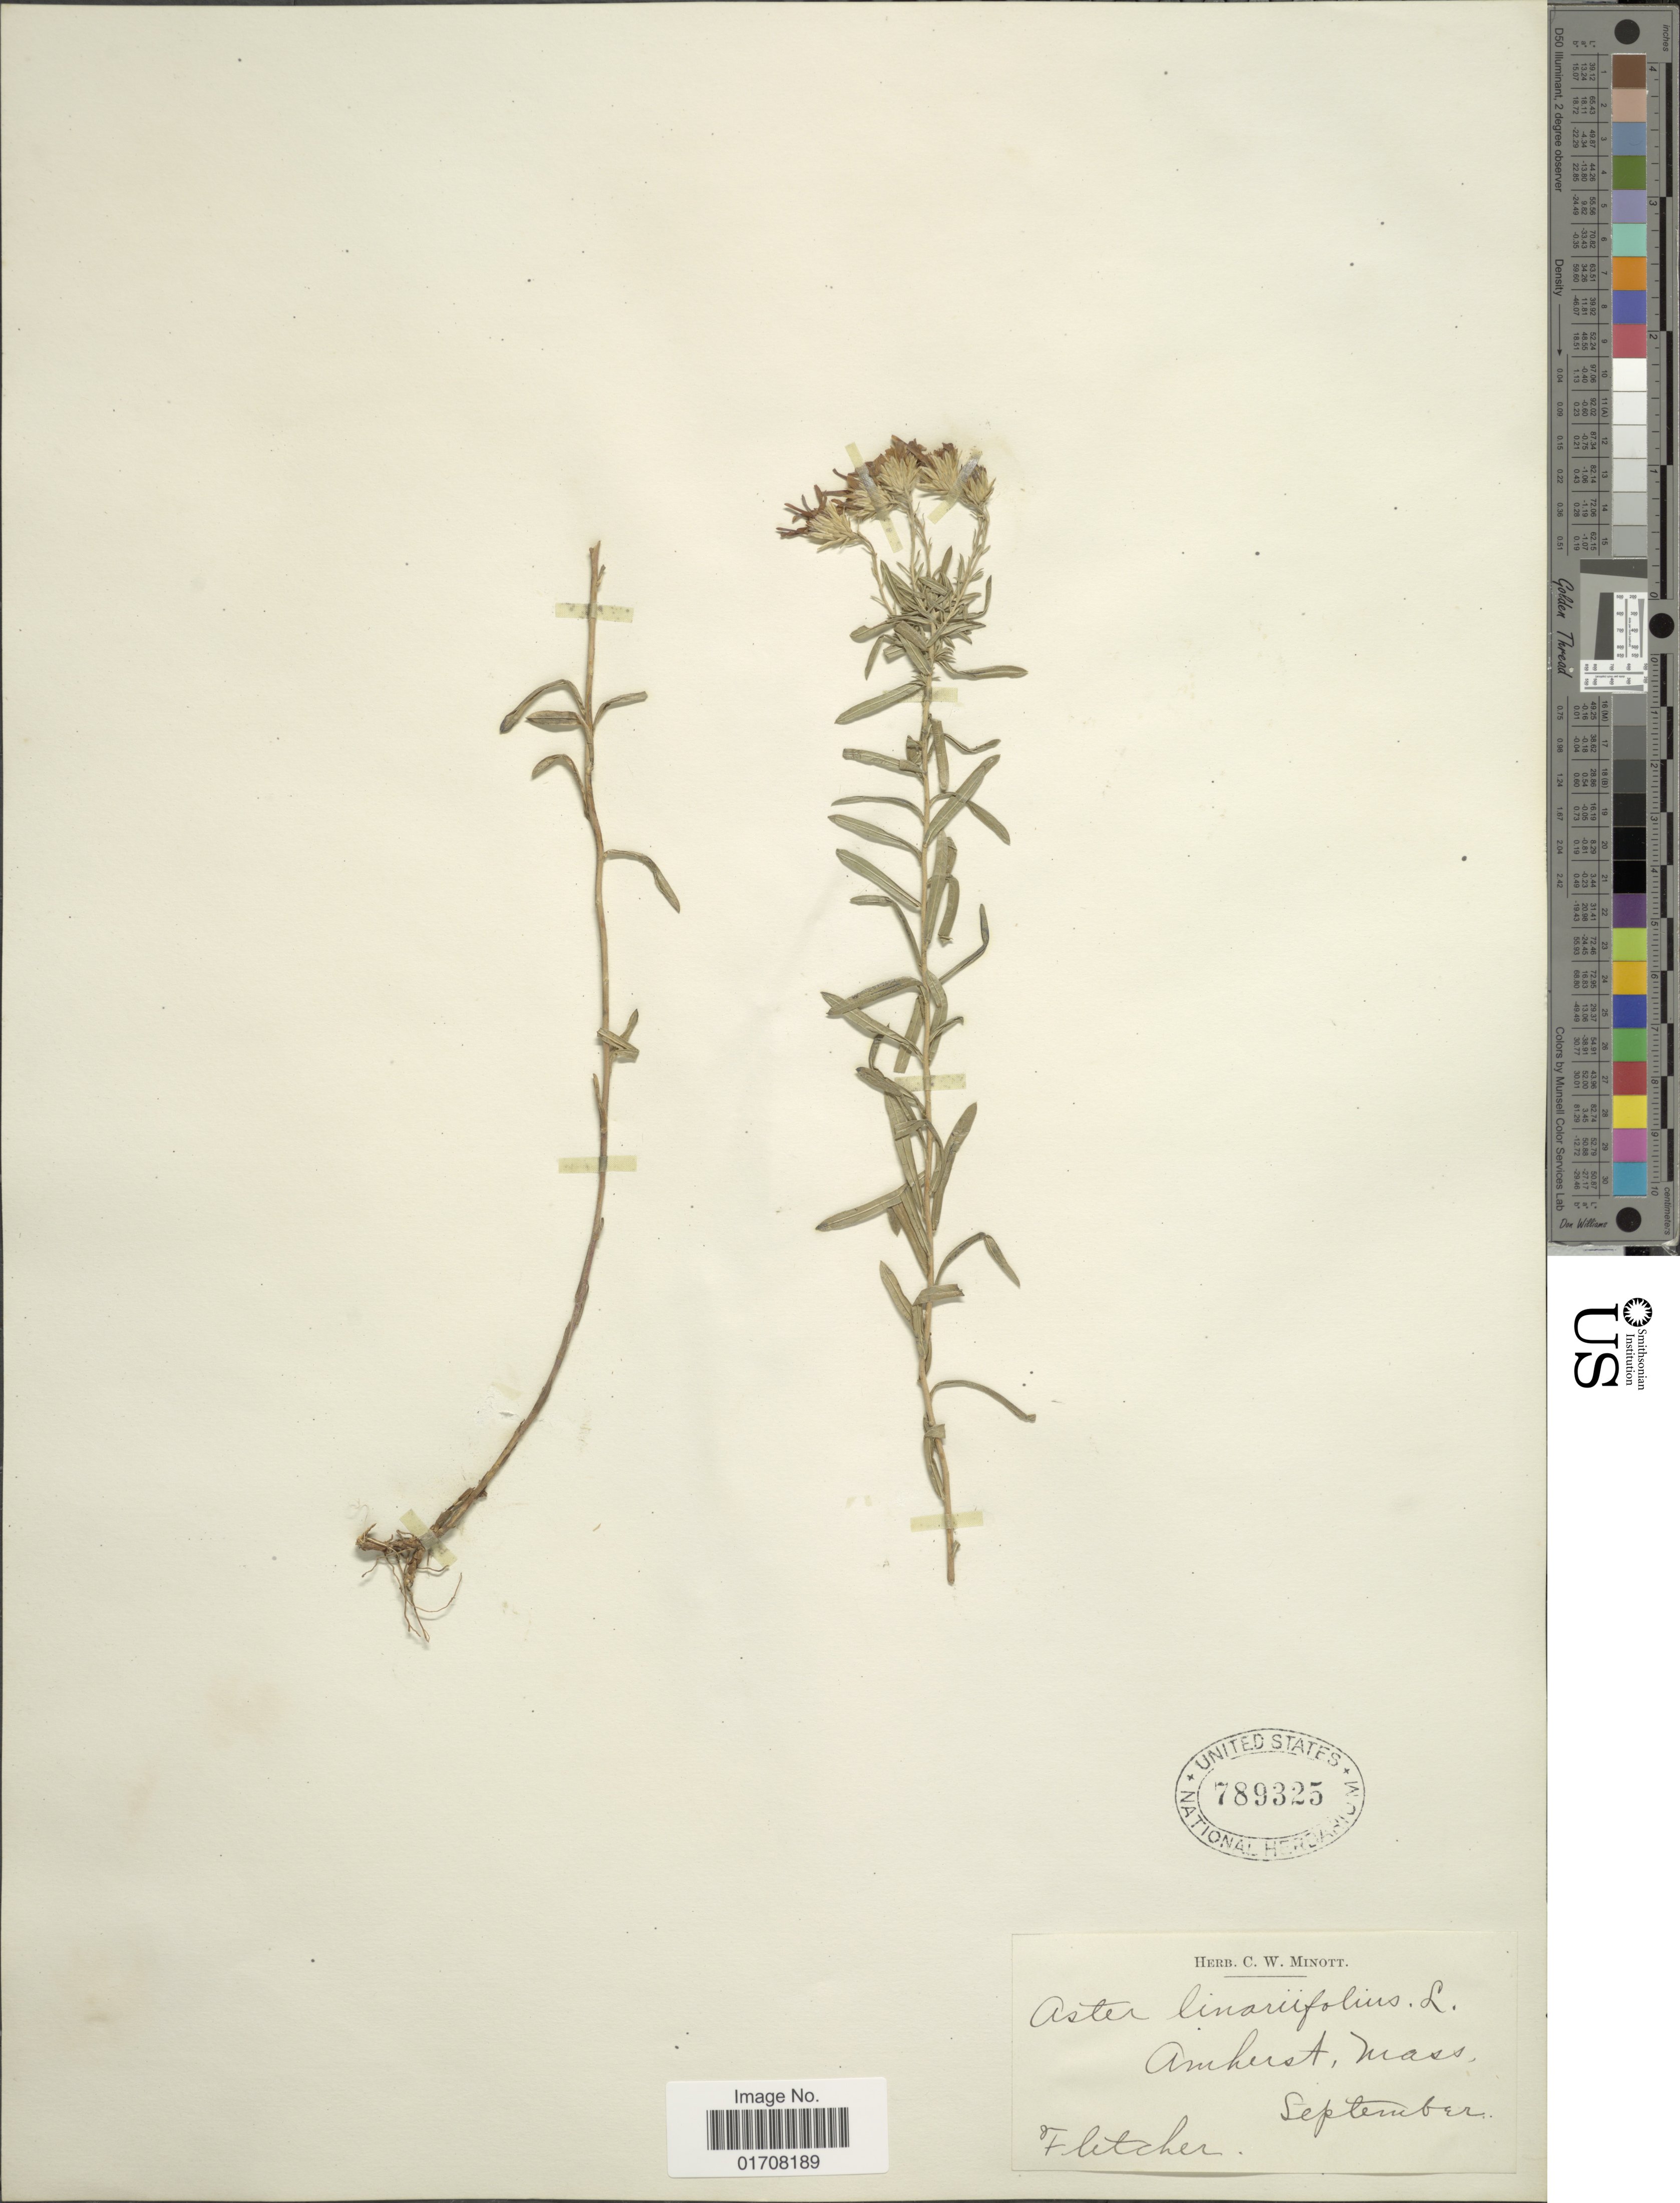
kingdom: Plantae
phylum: Tracheophyta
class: Magnoliopsida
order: Asterales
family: Asteraceae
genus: Ionactis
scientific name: Ionactis linariifolia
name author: (L.) Greene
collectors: -. Fletcher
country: United States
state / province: Massachusetts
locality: Amherst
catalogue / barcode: US 789325